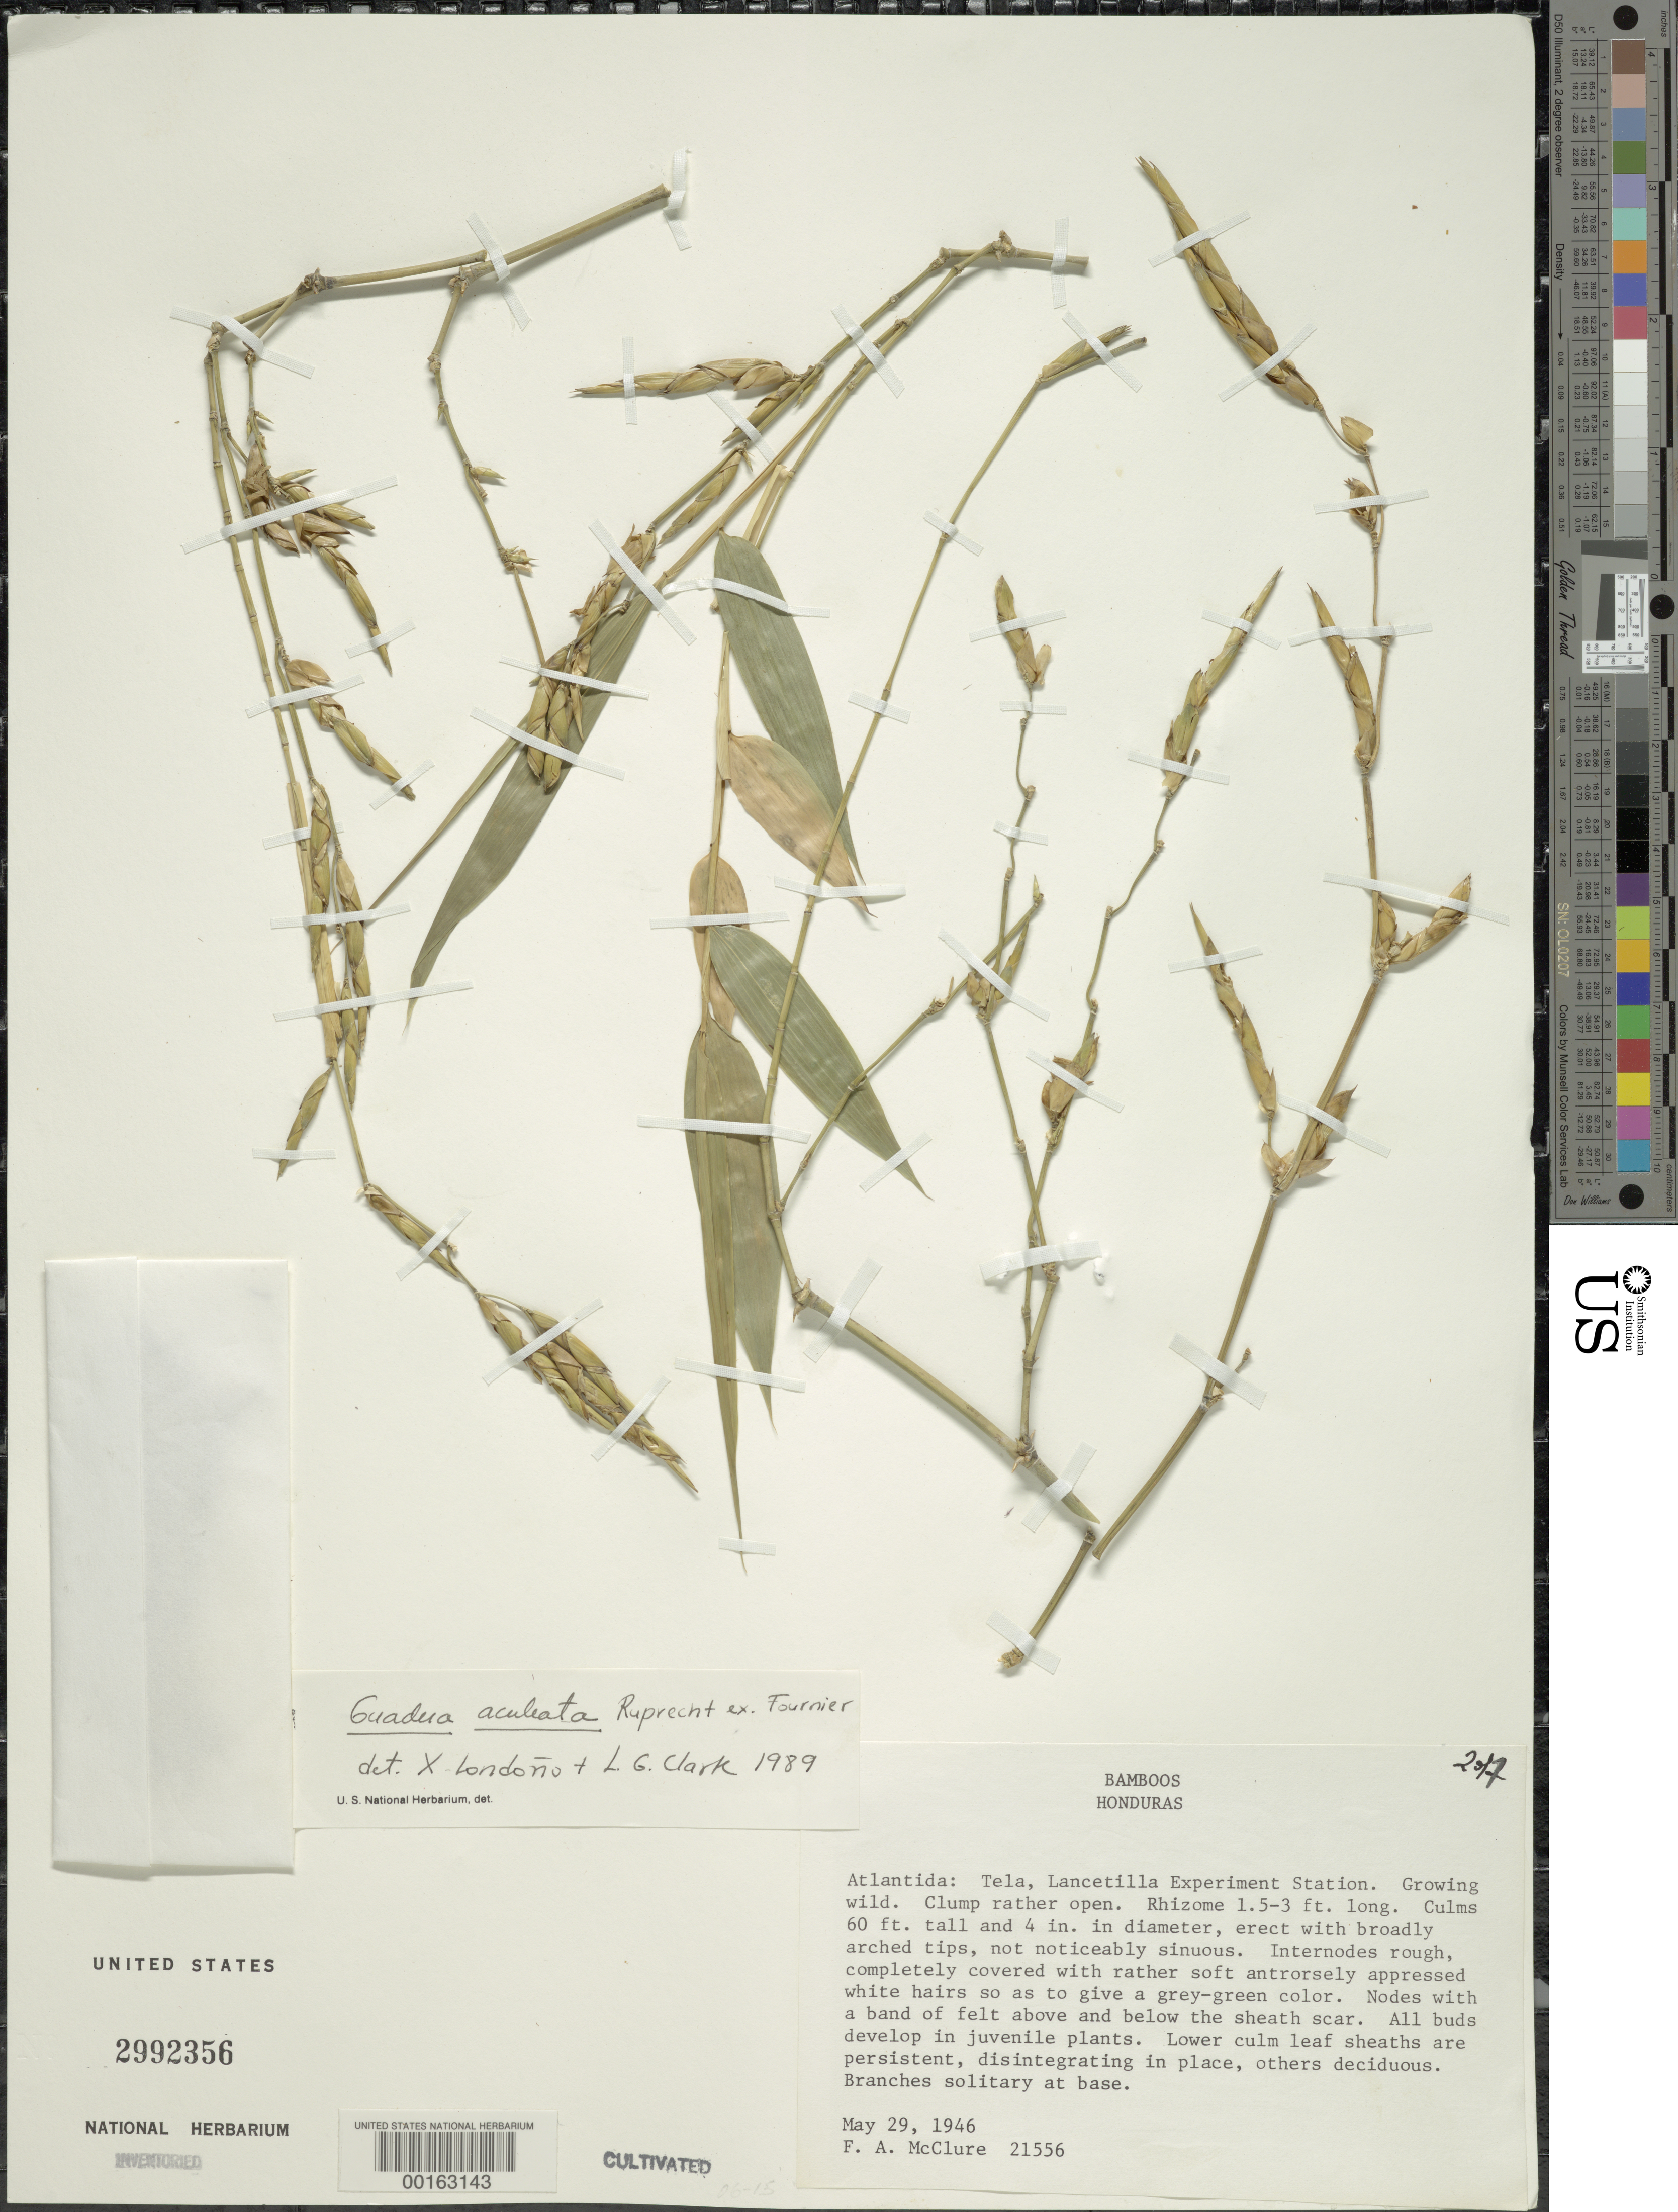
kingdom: Plantae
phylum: Tracheophyta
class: Liliopsida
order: Poales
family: Poaceae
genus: Guadua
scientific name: Guadua aculeata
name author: Rupr. ex E. Fourn.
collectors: F. A. McClure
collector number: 21556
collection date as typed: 29 May 1946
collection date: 1946-05-29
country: Honduras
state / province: Atlántida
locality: Lancetilla Exp. Sta., Tela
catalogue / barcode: US 2992356